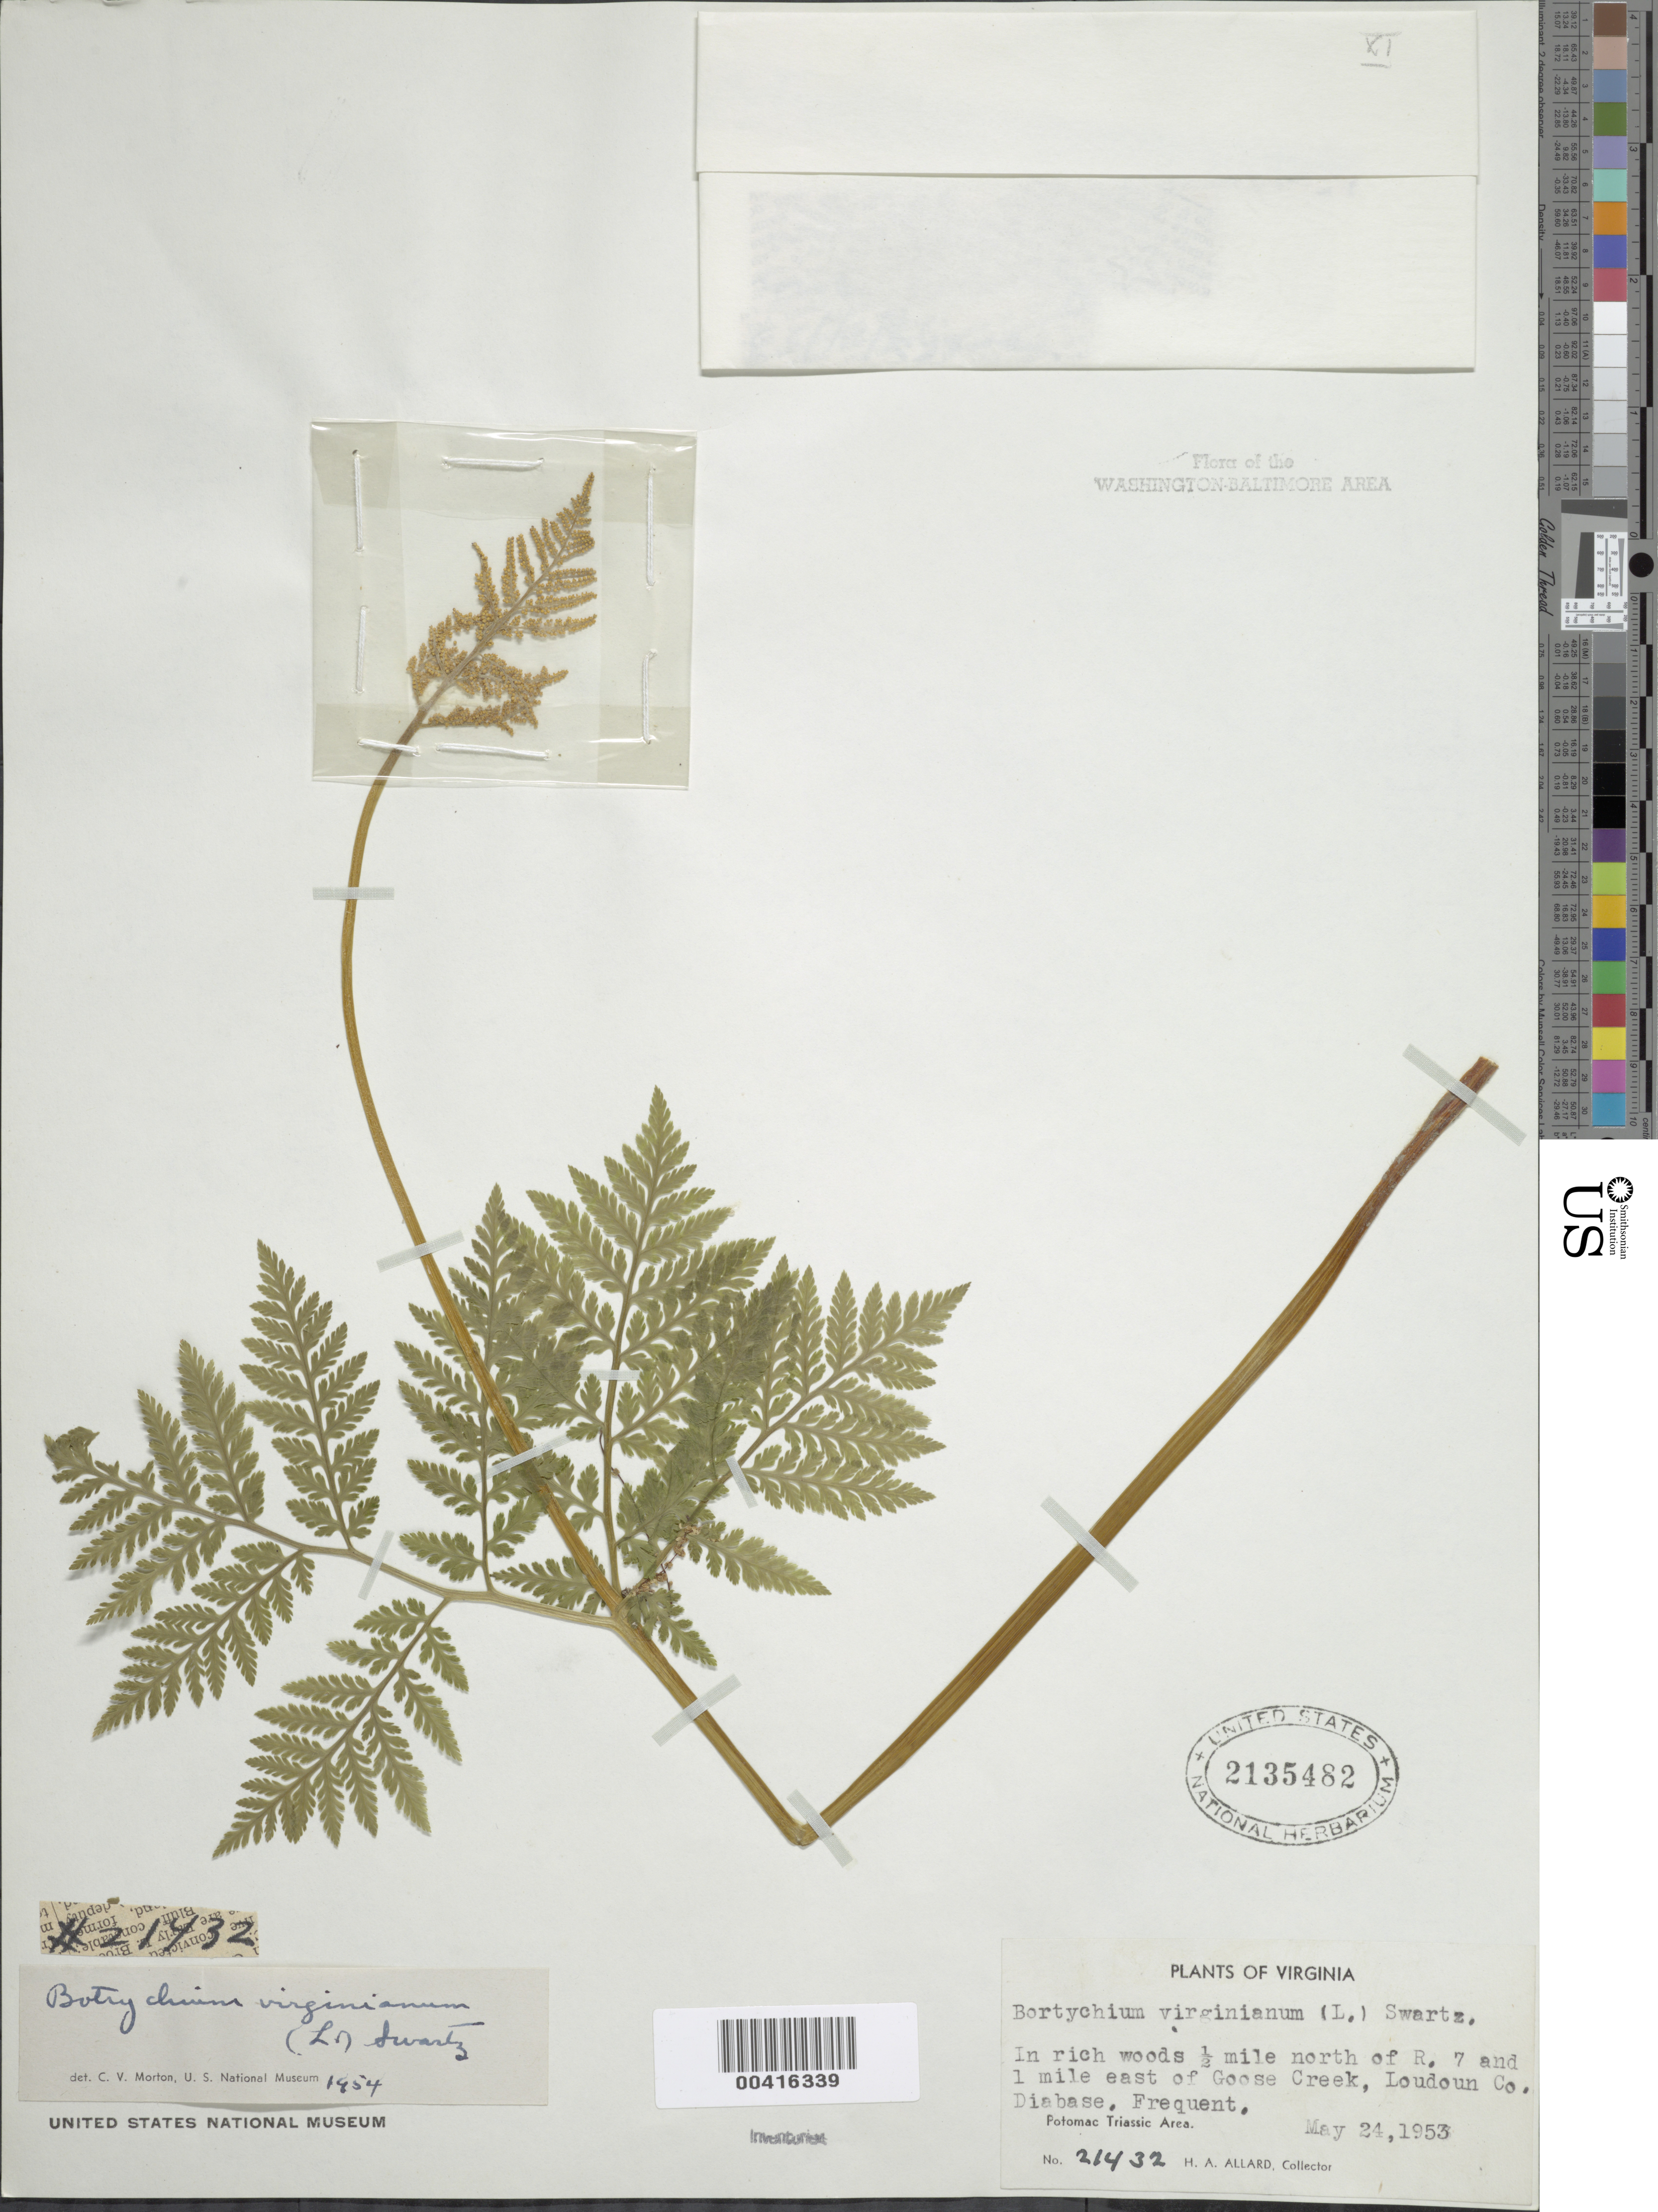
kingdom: Plantae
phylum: Tracheophyta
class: Polypodiopsida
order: Ophioglossales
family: Ophioglossaceae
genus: Botrychium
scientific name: Botrychium virginianum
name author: (L.) Sw.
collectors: H. A. Allard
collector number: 21432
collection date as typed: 24 May 1953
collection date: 1953-05-24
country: United States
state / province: Virginia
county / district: Loudoun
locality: North of Route 7, east of Goose Creek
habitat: Rich woods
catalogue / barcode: US 2135482